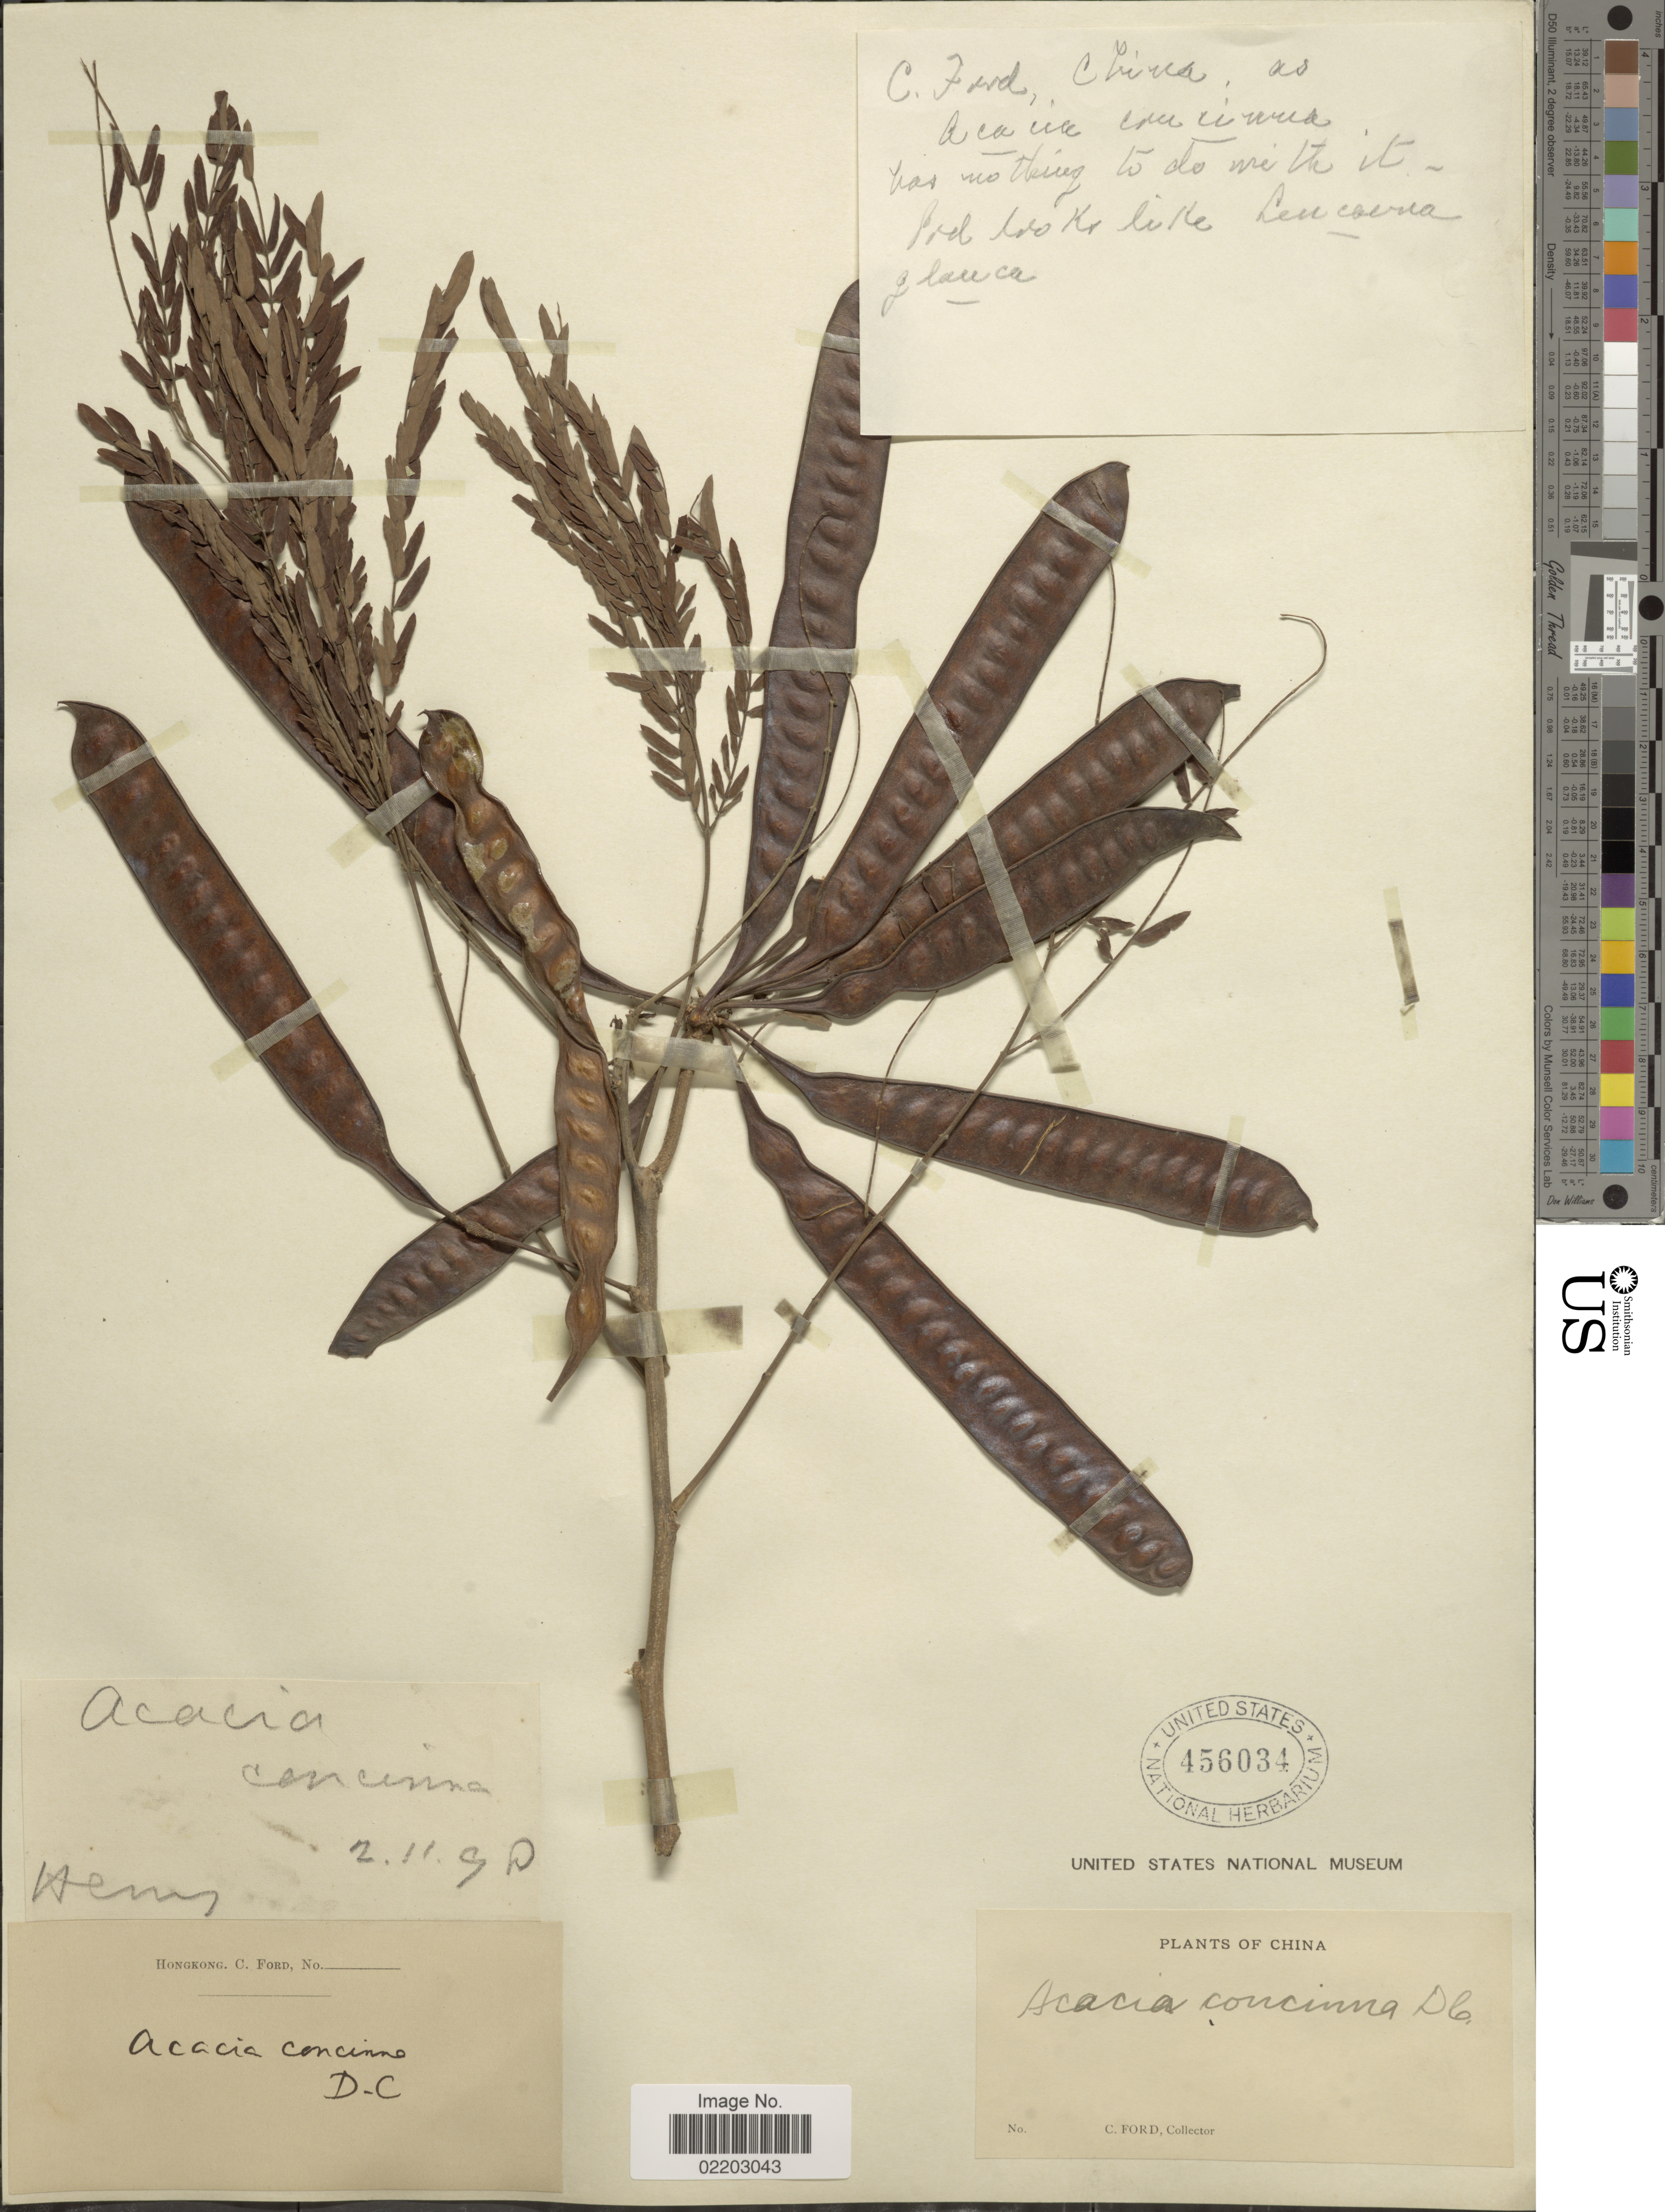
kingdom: Plantae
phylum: Tracheophyta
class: Magnoliopsida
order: Fabales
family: Fabaceae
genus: Leucaena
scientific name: Leucaena leucocephala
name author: (Lam.) de Wit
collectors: C. Ford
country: China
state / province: Hong Kong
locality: China, Hong Kong.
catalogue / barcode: US 456034